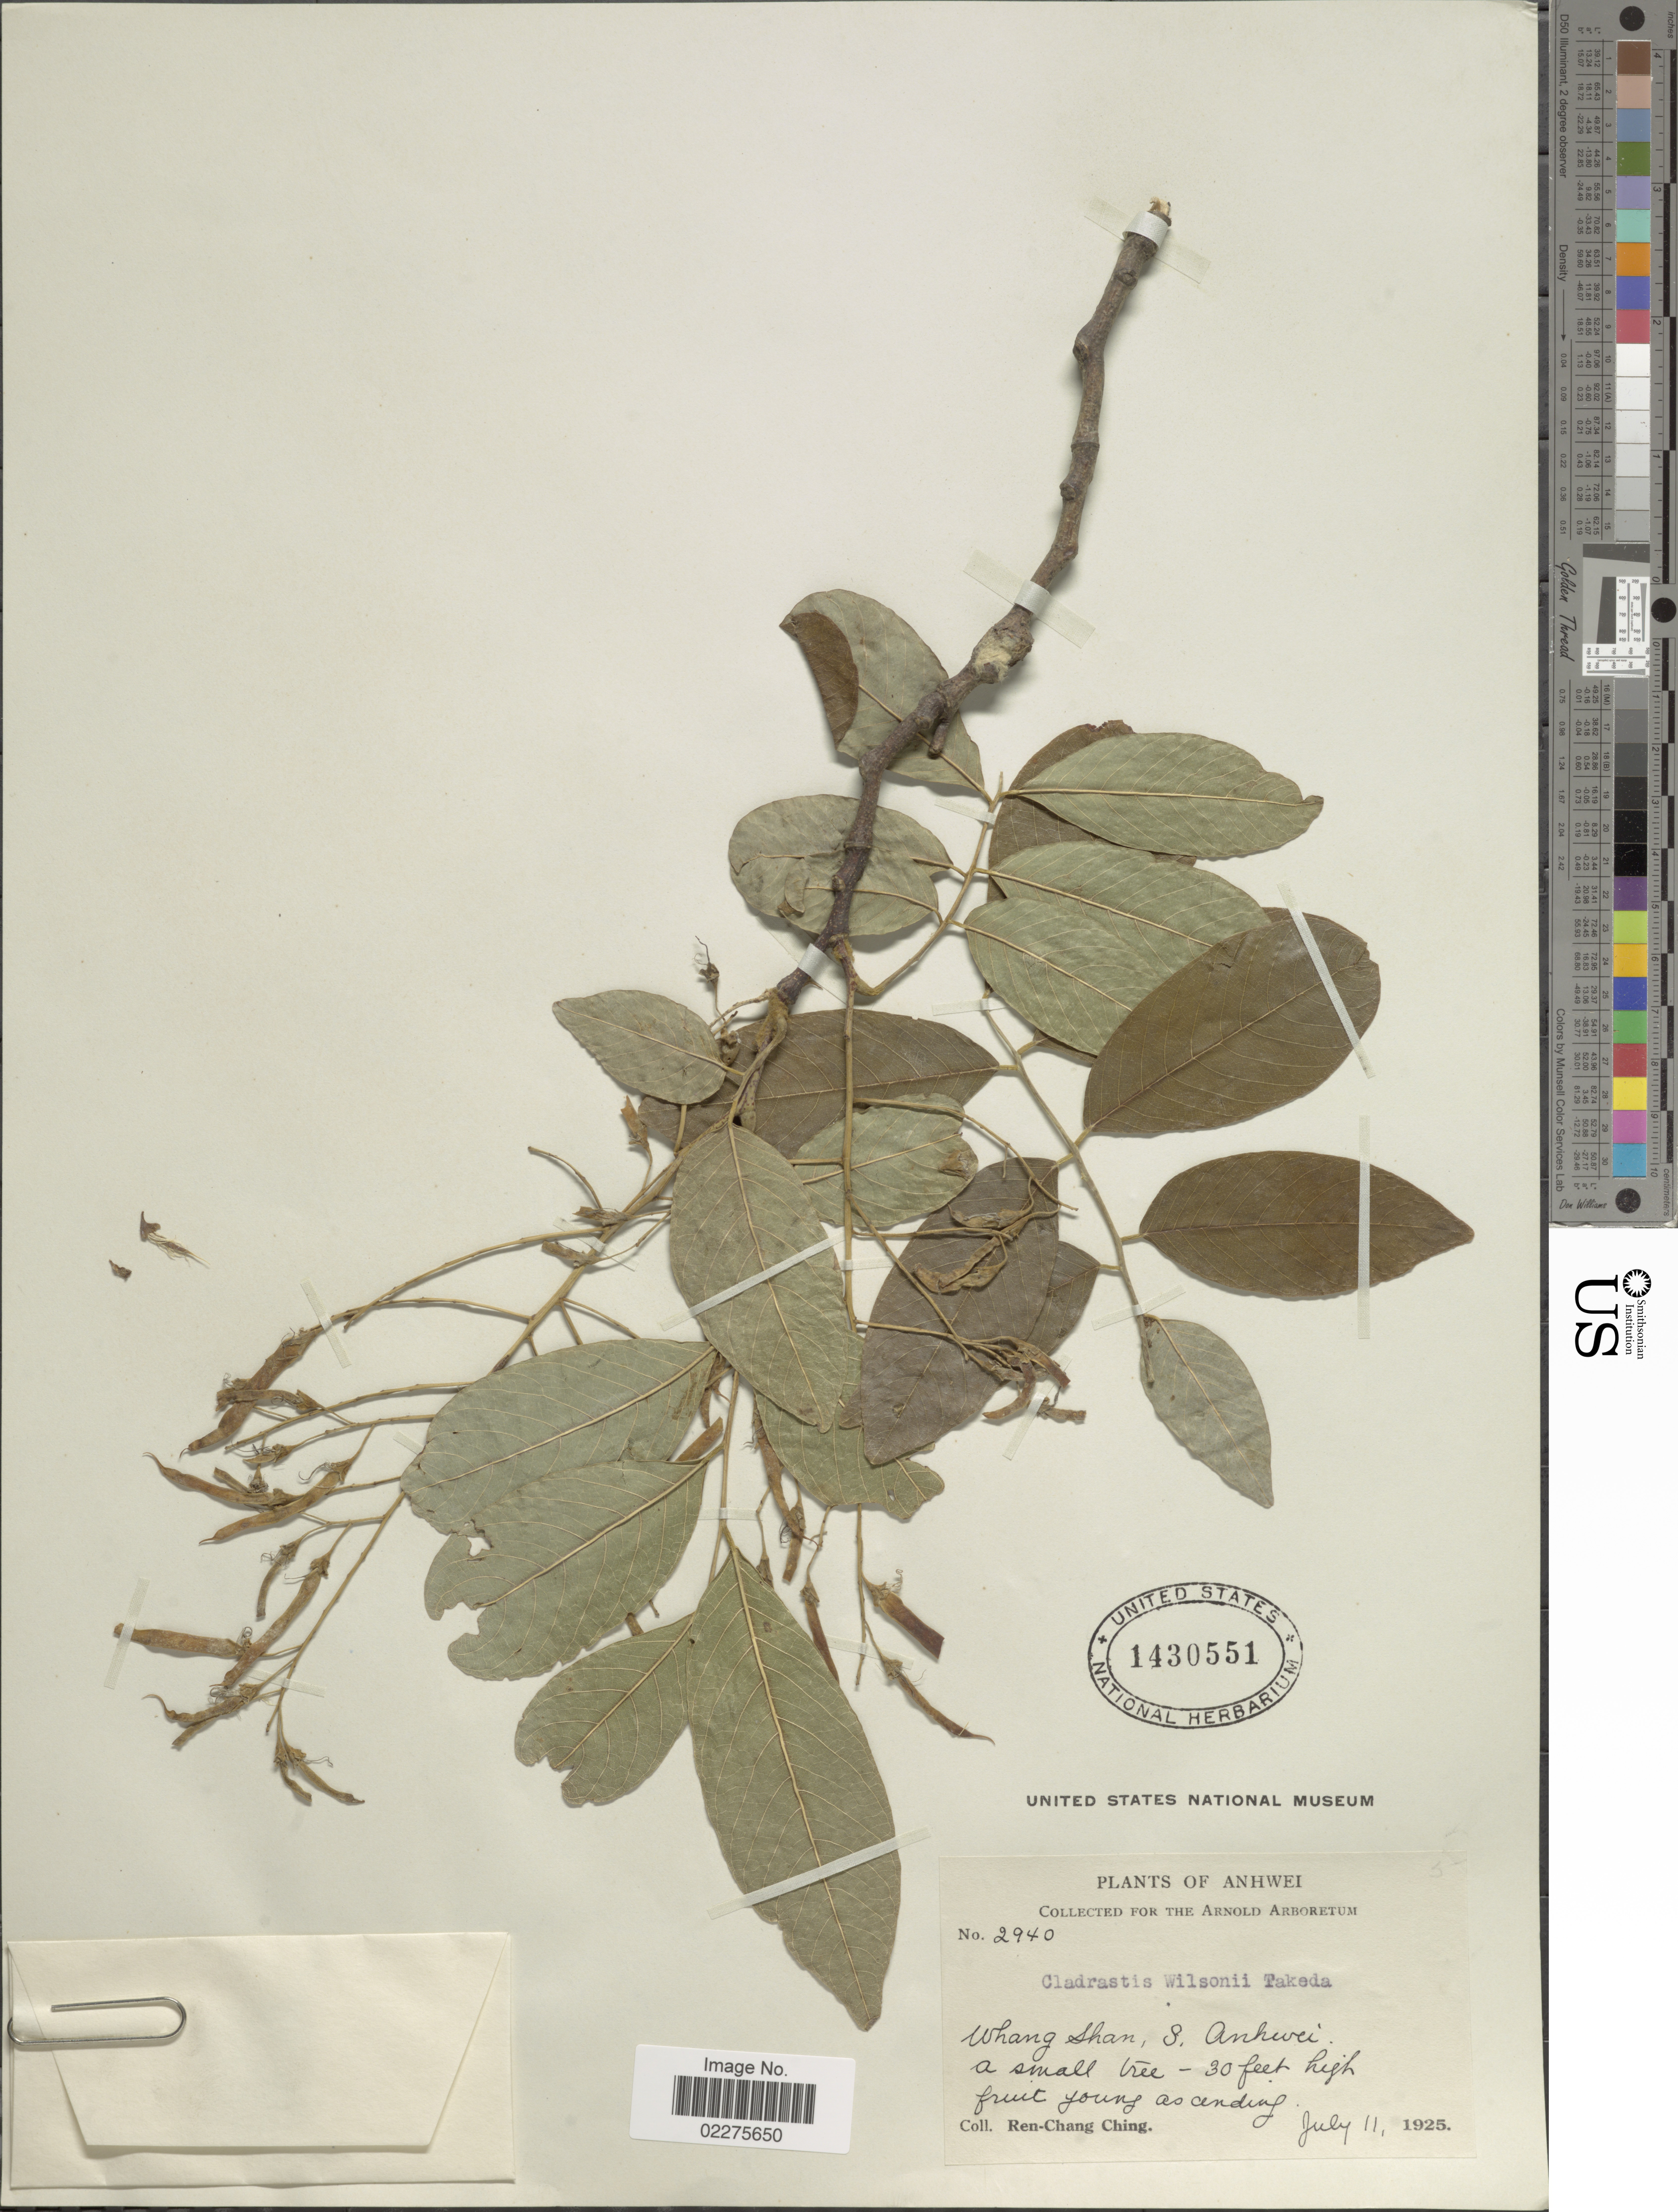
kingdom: Plantae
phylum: Tracheophyta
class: Magnoliopsida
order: Fabales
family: Fabaceae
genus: Cladrastis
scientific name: Cladrastis wilsonii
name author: Takeda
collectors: R. C. Ching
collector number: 2940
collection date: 1925-07-11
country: China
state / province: Anhui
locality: Anhwei. Whang Shan, S. Anhwei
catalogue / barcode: US 1430551